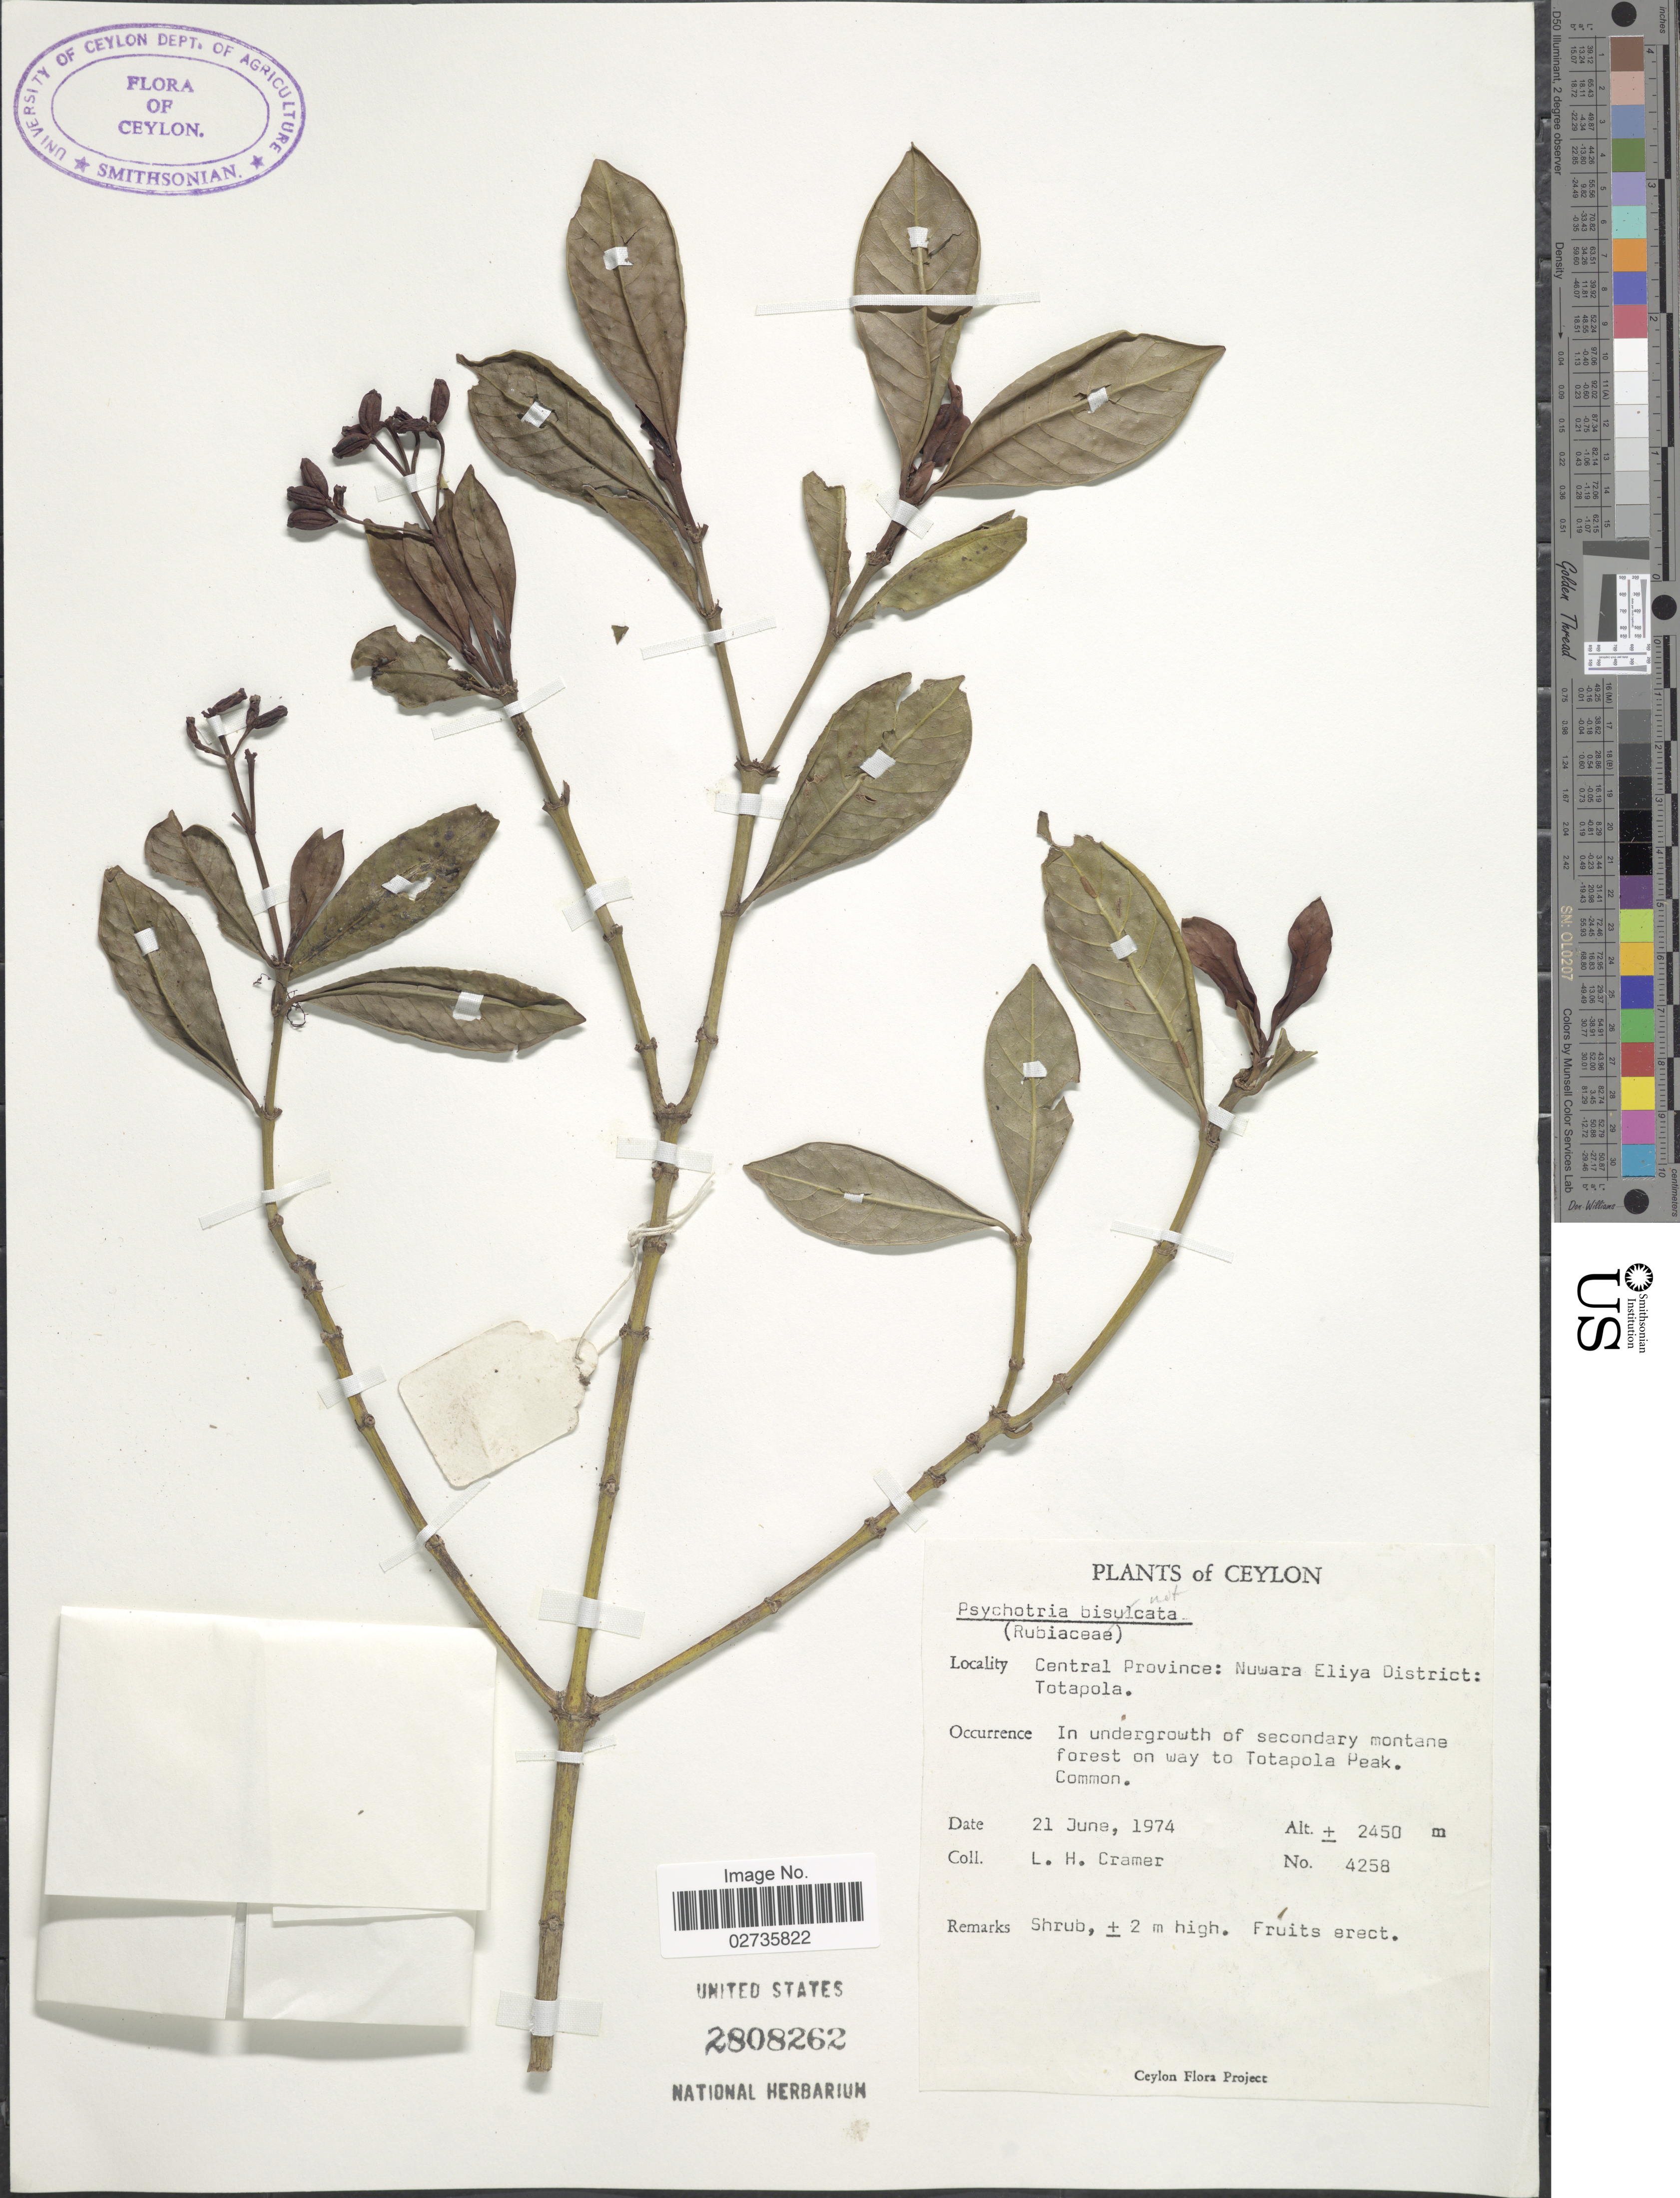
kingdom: Plantae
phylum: Tracheophyta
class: Magnoliopsida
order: Gentianales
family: Rubiaceae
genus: Psychotria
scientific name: Psychotria zeylanica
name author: Sohmer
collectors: L. H. Cramer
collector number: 4258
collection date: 1974-06-21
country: Sri Lanka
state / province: Central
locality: Ceylon, Nuwara Eliya District: Totapola, In undergrowth of secondary montane forest on way to Totapola Peak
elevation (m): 2450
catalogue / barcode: US 2808262